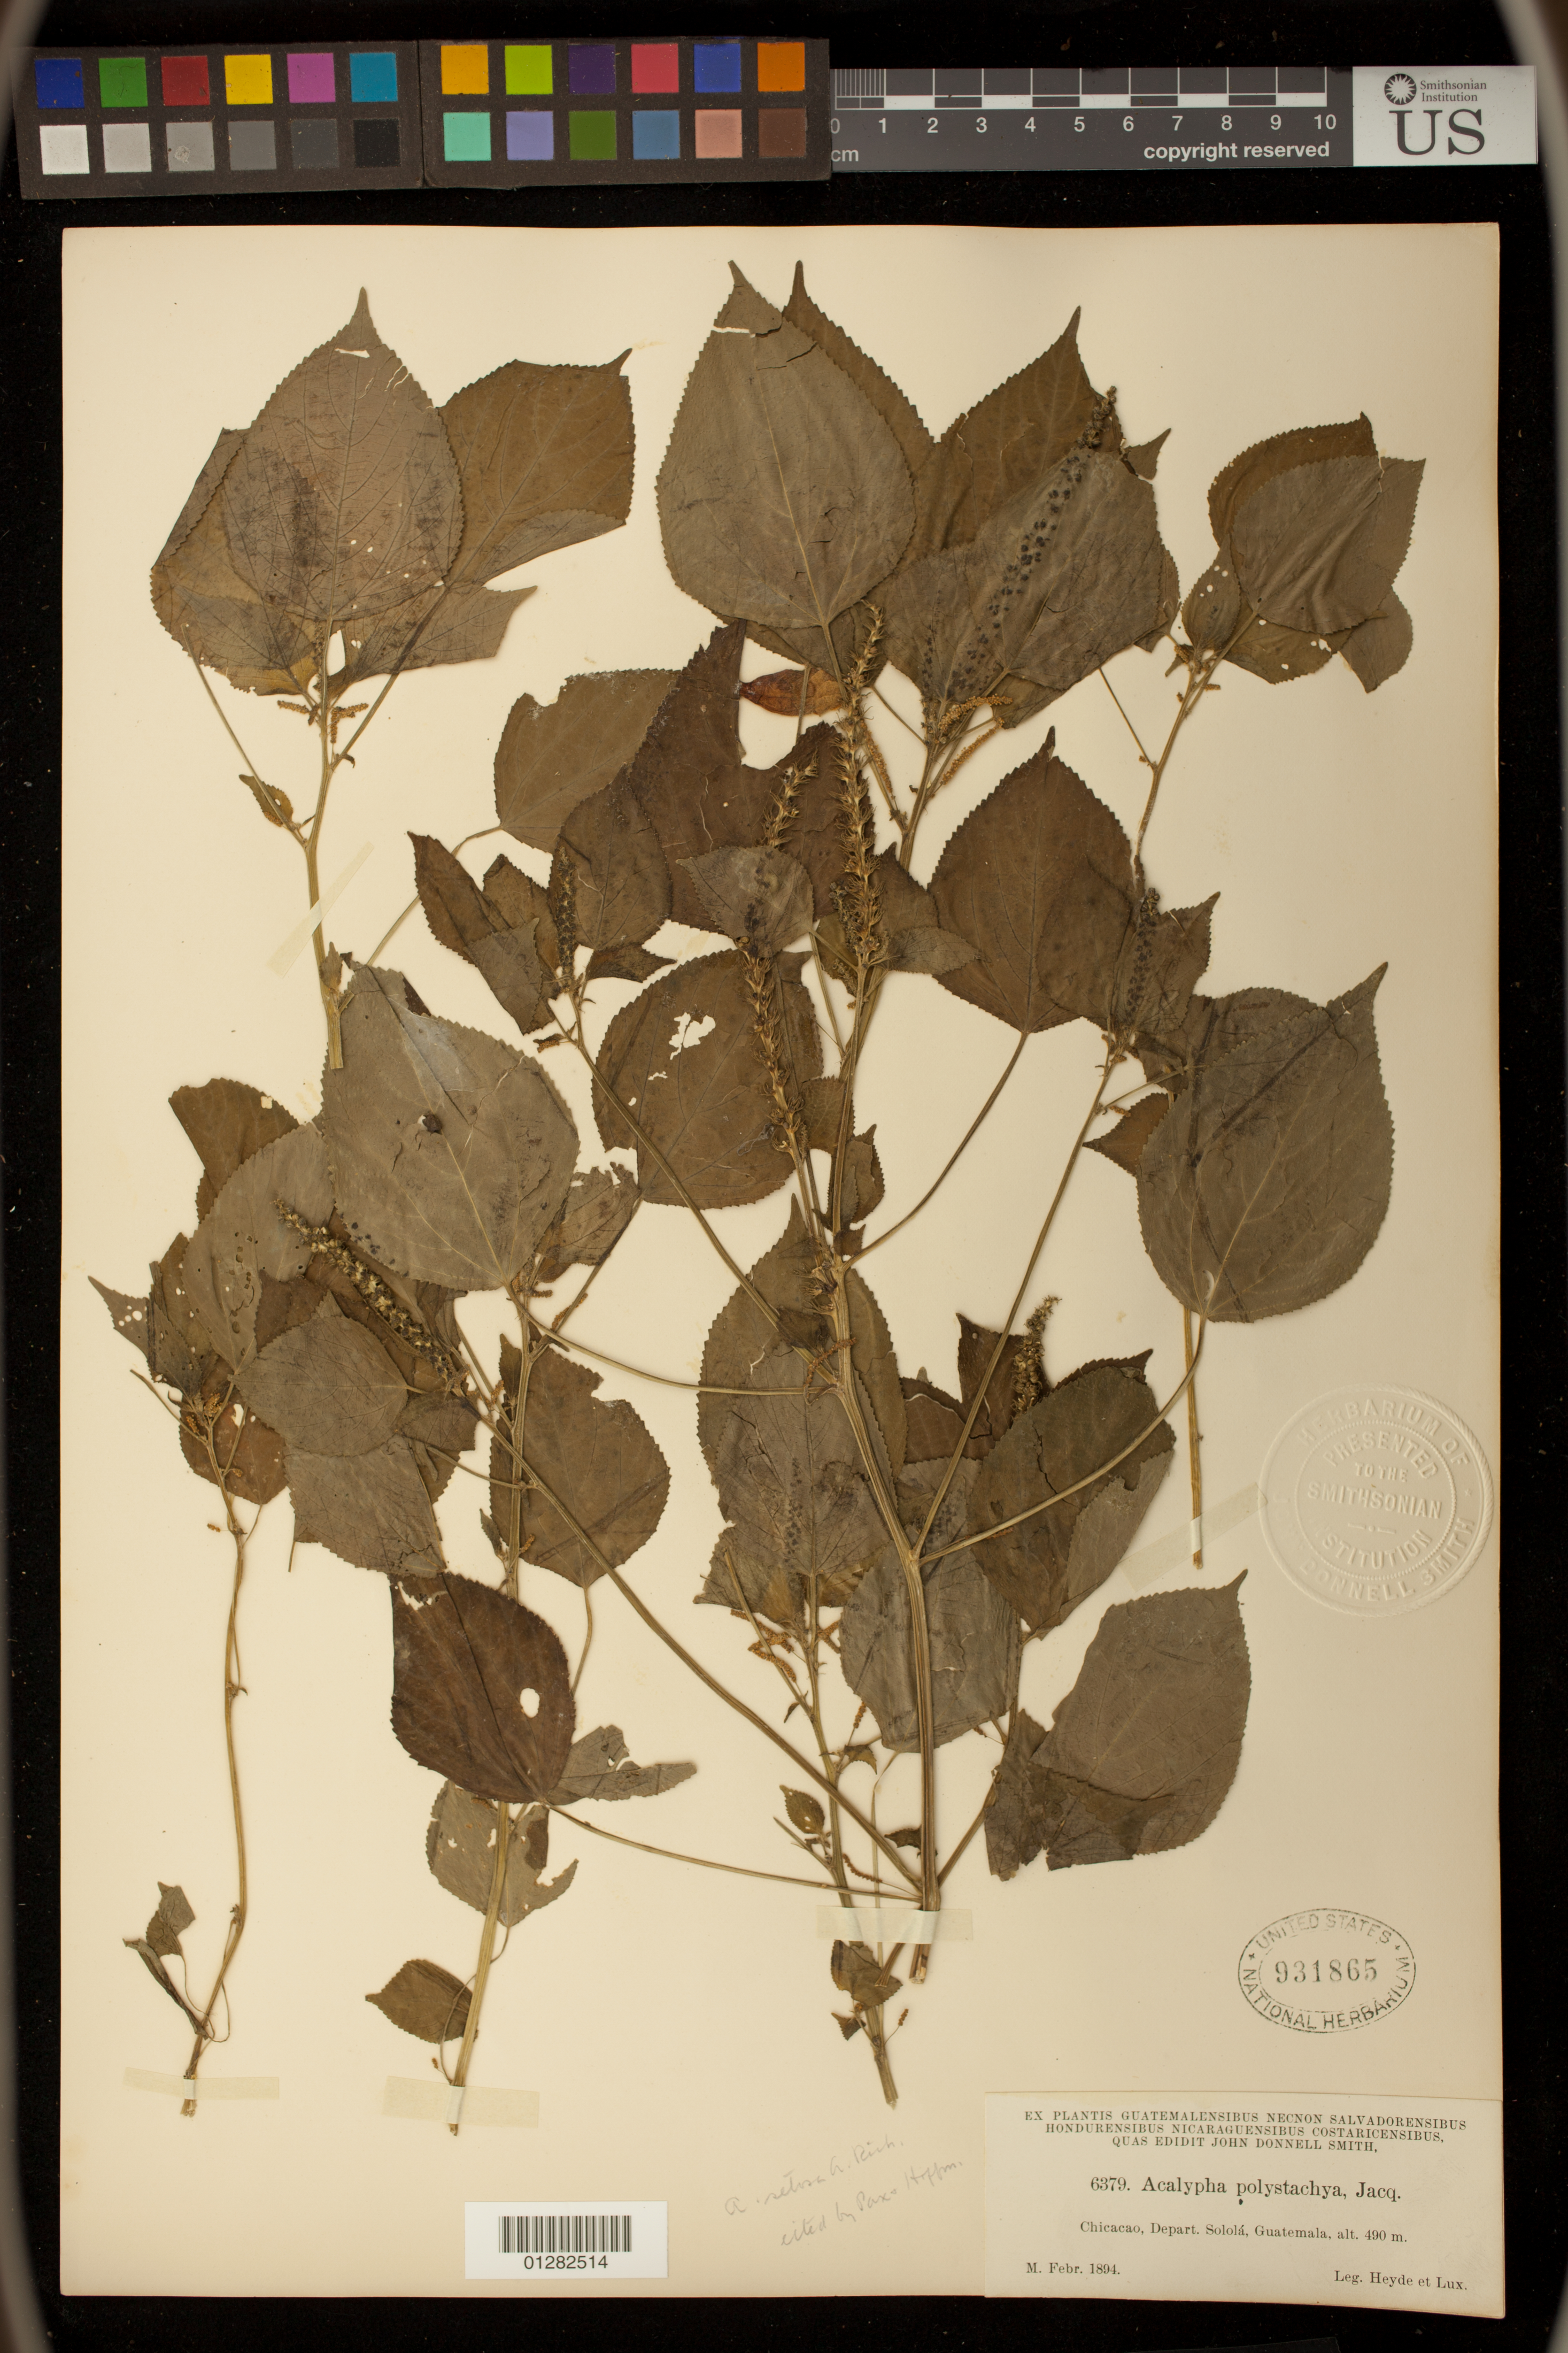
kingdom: Plantae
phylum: Tracheophyta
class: Magnoliopsida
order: Malpighiales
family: Euphorbiaceae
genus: Acalypha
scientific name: Acalypha setosa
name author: A. Rich.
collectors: E. Palmer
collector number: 6379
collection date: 1894-02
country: Guatemala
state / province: Sololá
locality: Chicacao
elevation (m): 490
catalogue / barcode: US 931865